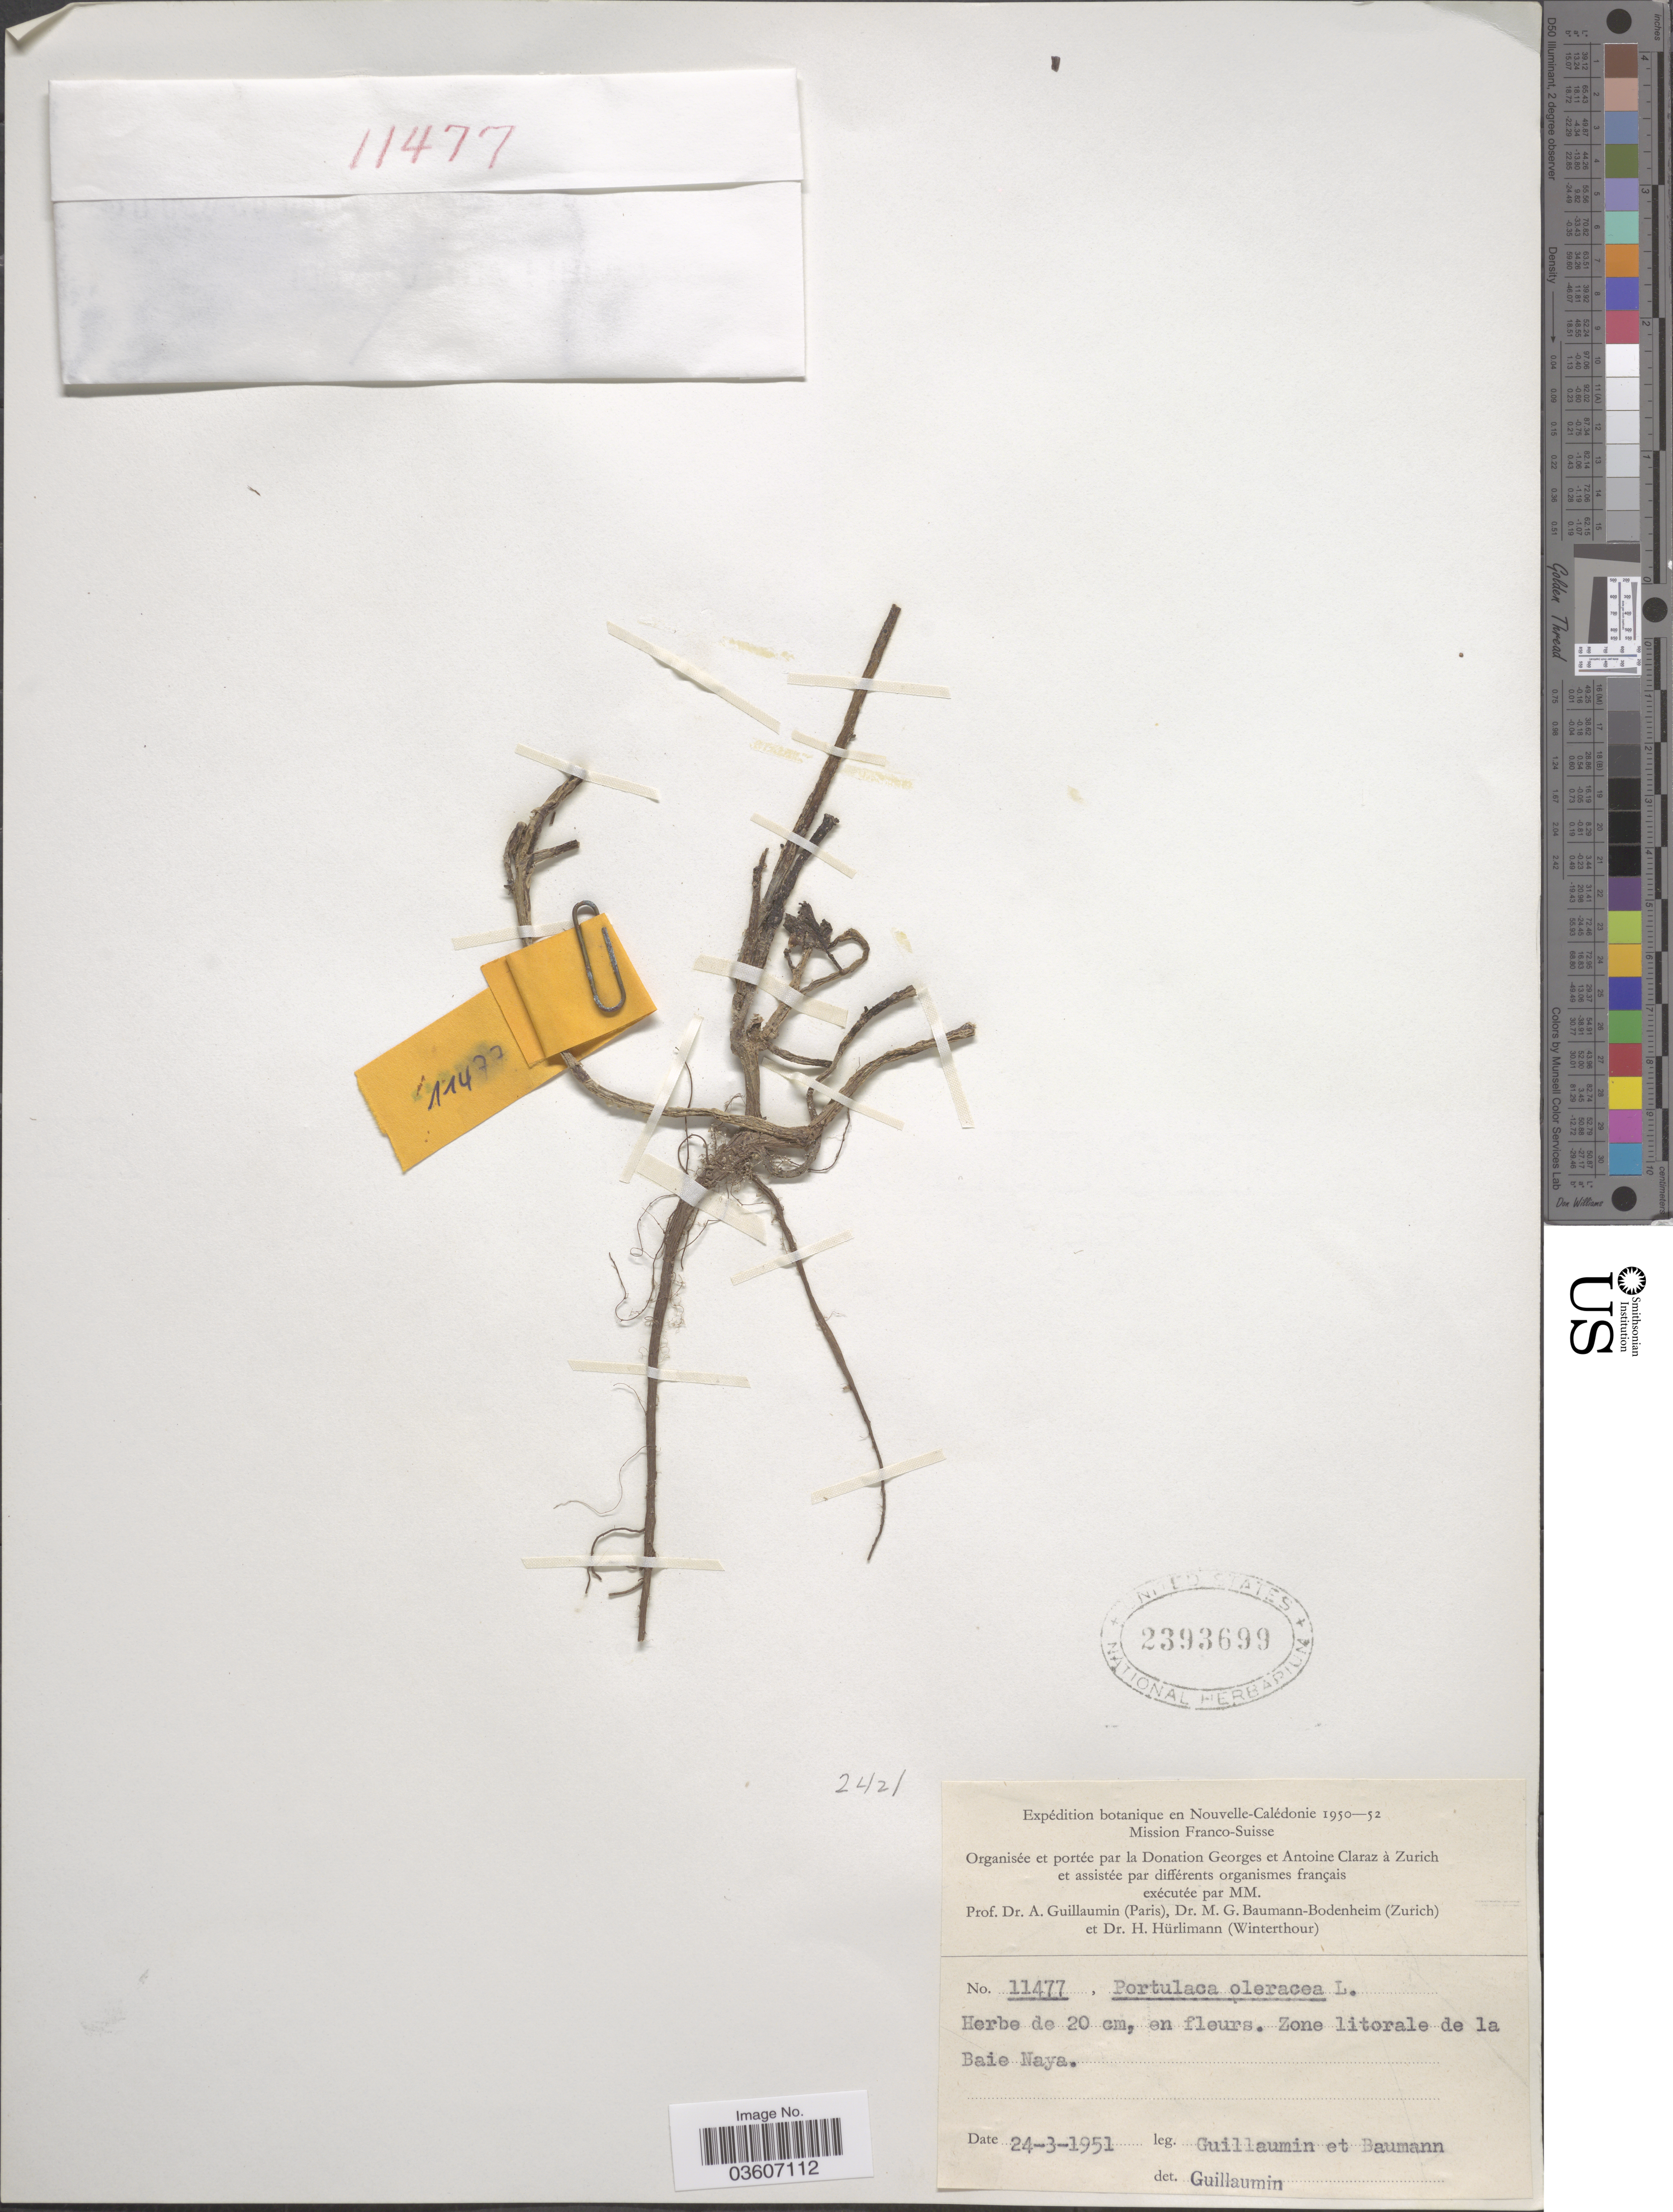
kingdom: Plantae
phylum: Tracheophyta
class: Magnoliopsida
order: Caryophyllales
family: Portulacaceae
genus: Portulaca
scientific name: Portulaca oleracea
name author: L.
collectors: A. Guillaumin & M. G. Baumann-Bodenheim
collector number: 11477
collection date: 1951-03-24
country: New Caledonia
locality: Zone litorale de la Baie Naya.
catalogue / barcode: US 2393699